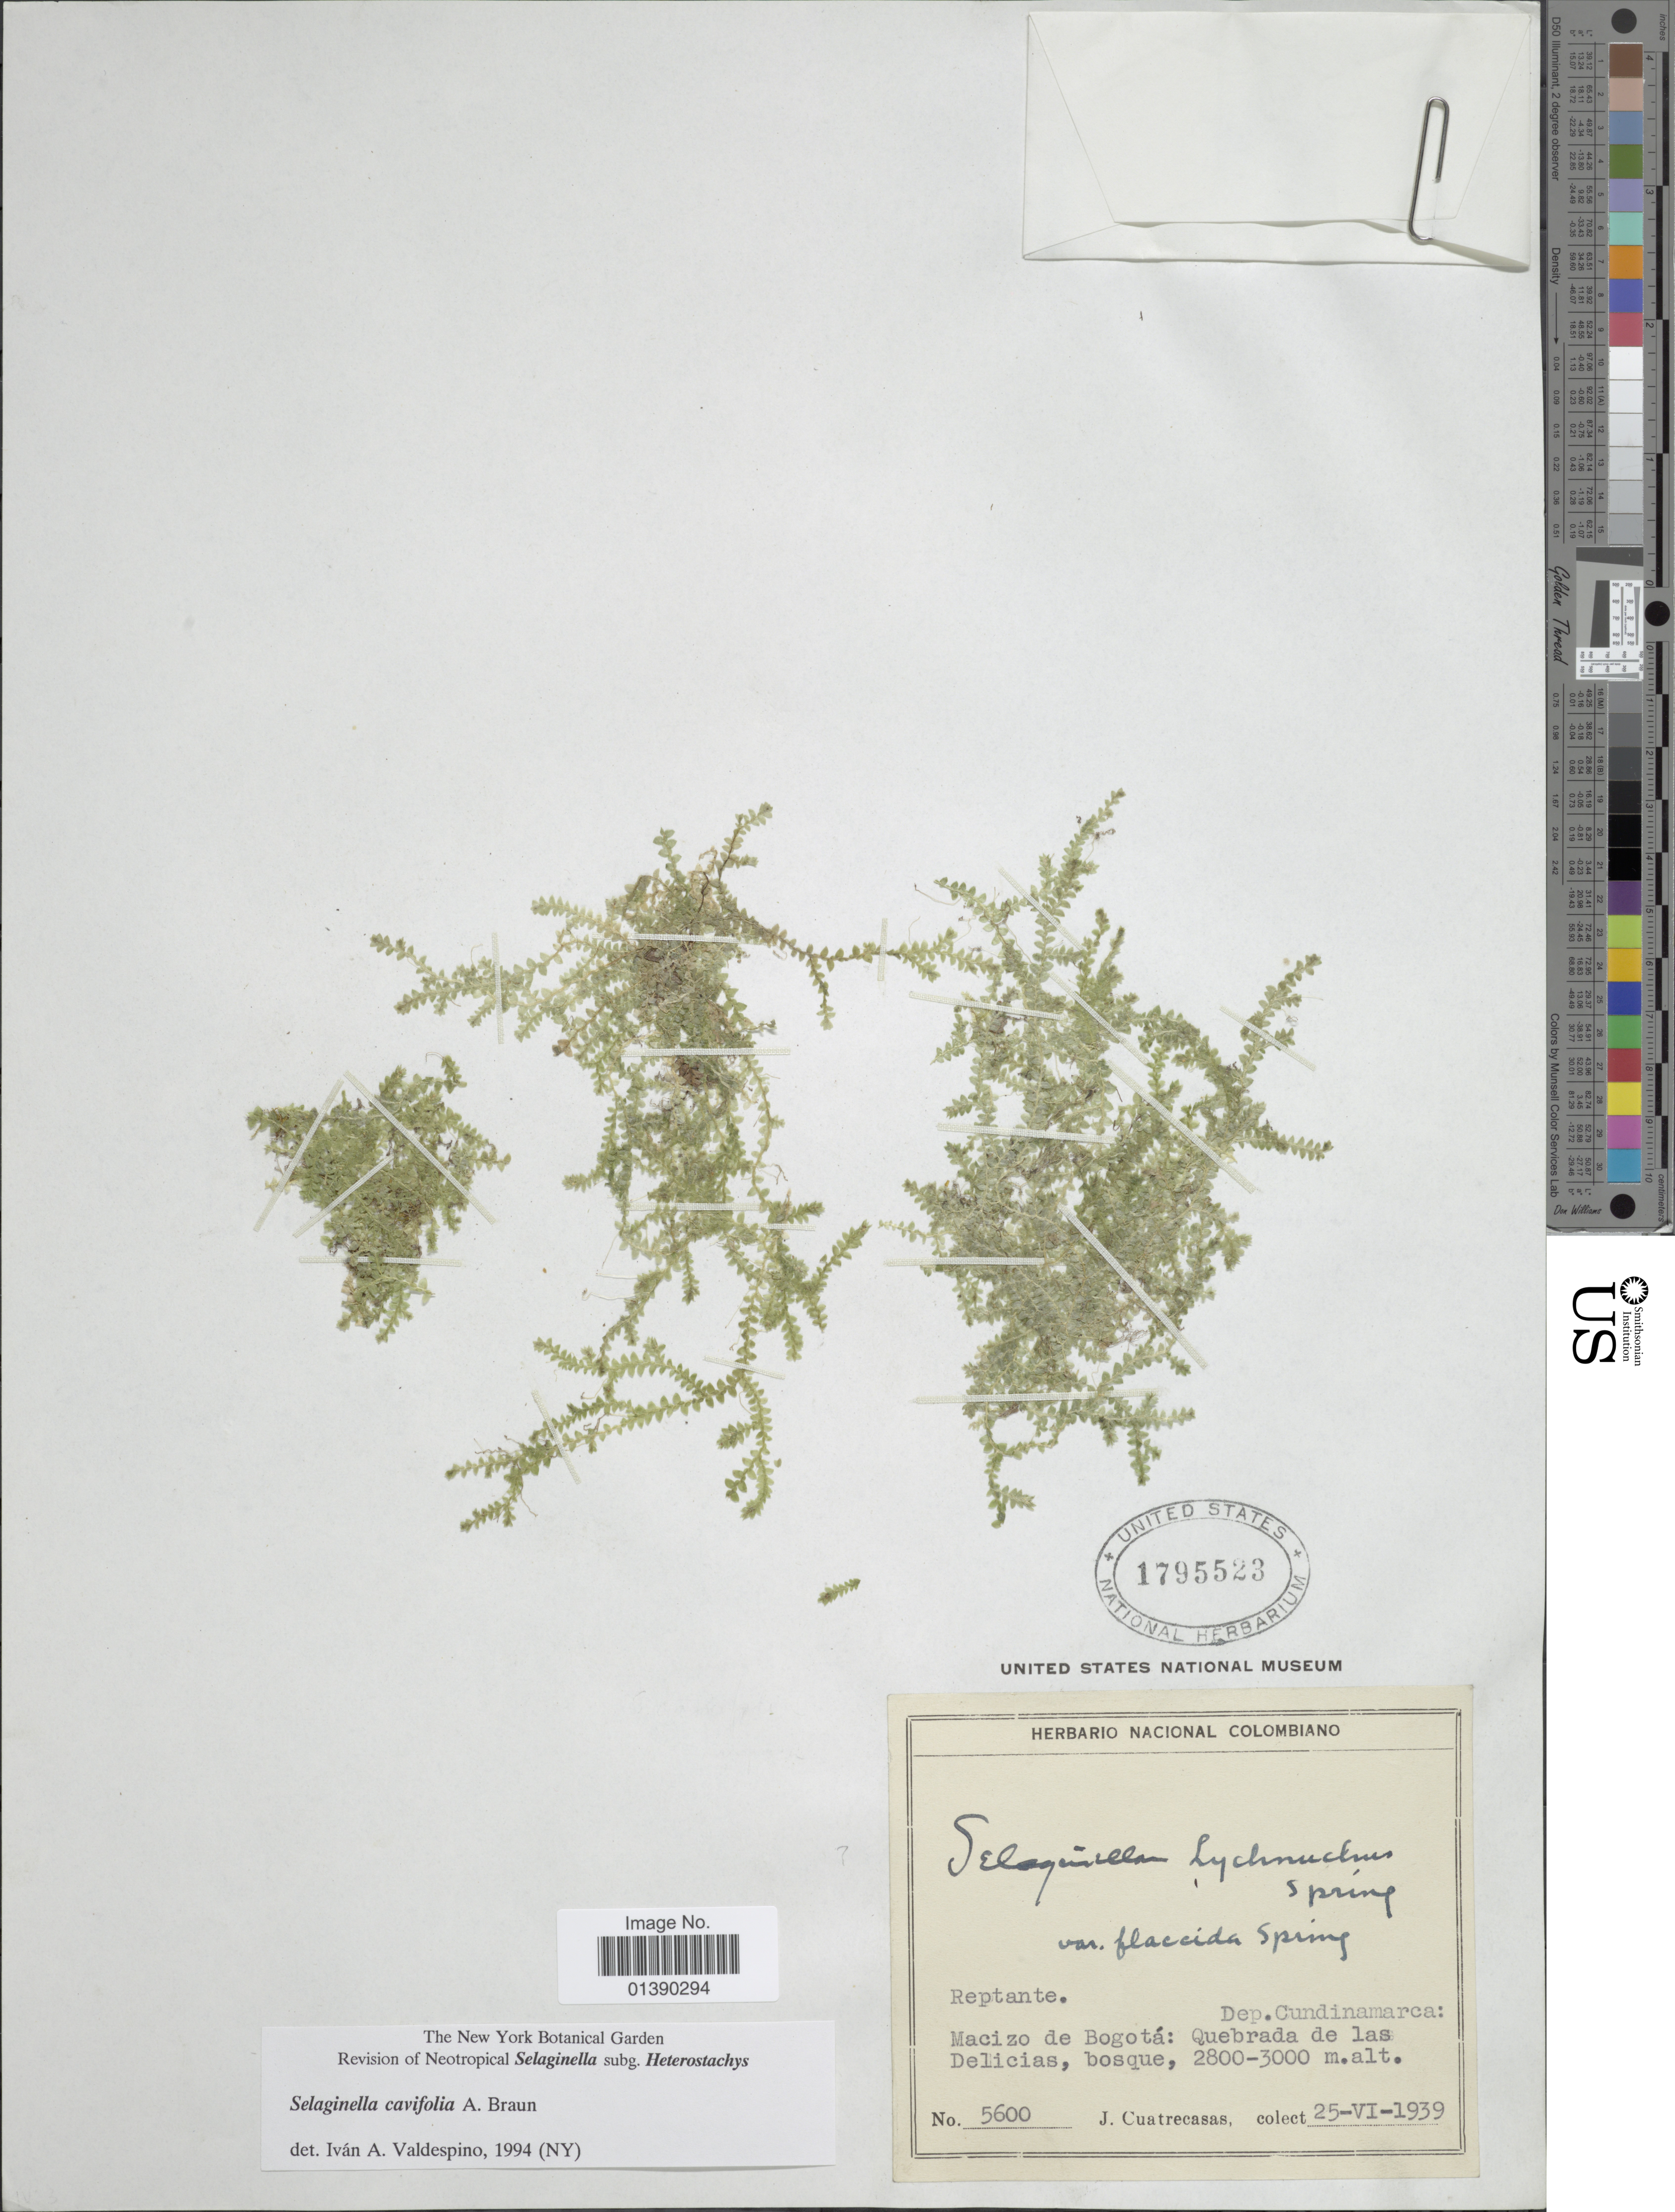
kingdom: Plantae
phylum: Tracheophyta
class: Lycopodiopsida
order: Selaginellales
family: Selaginellaceae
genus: Selaginella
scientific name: Selaginella cavifolia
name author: A. Braun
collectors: J. Cuatrecasas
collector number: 5600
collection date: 1939-06-25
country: Colombia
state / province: Cundinamarca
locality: Reptante, Macizo de Bogotá: Quebrada de las Delicas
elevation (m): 2800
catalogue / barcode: US 1795523